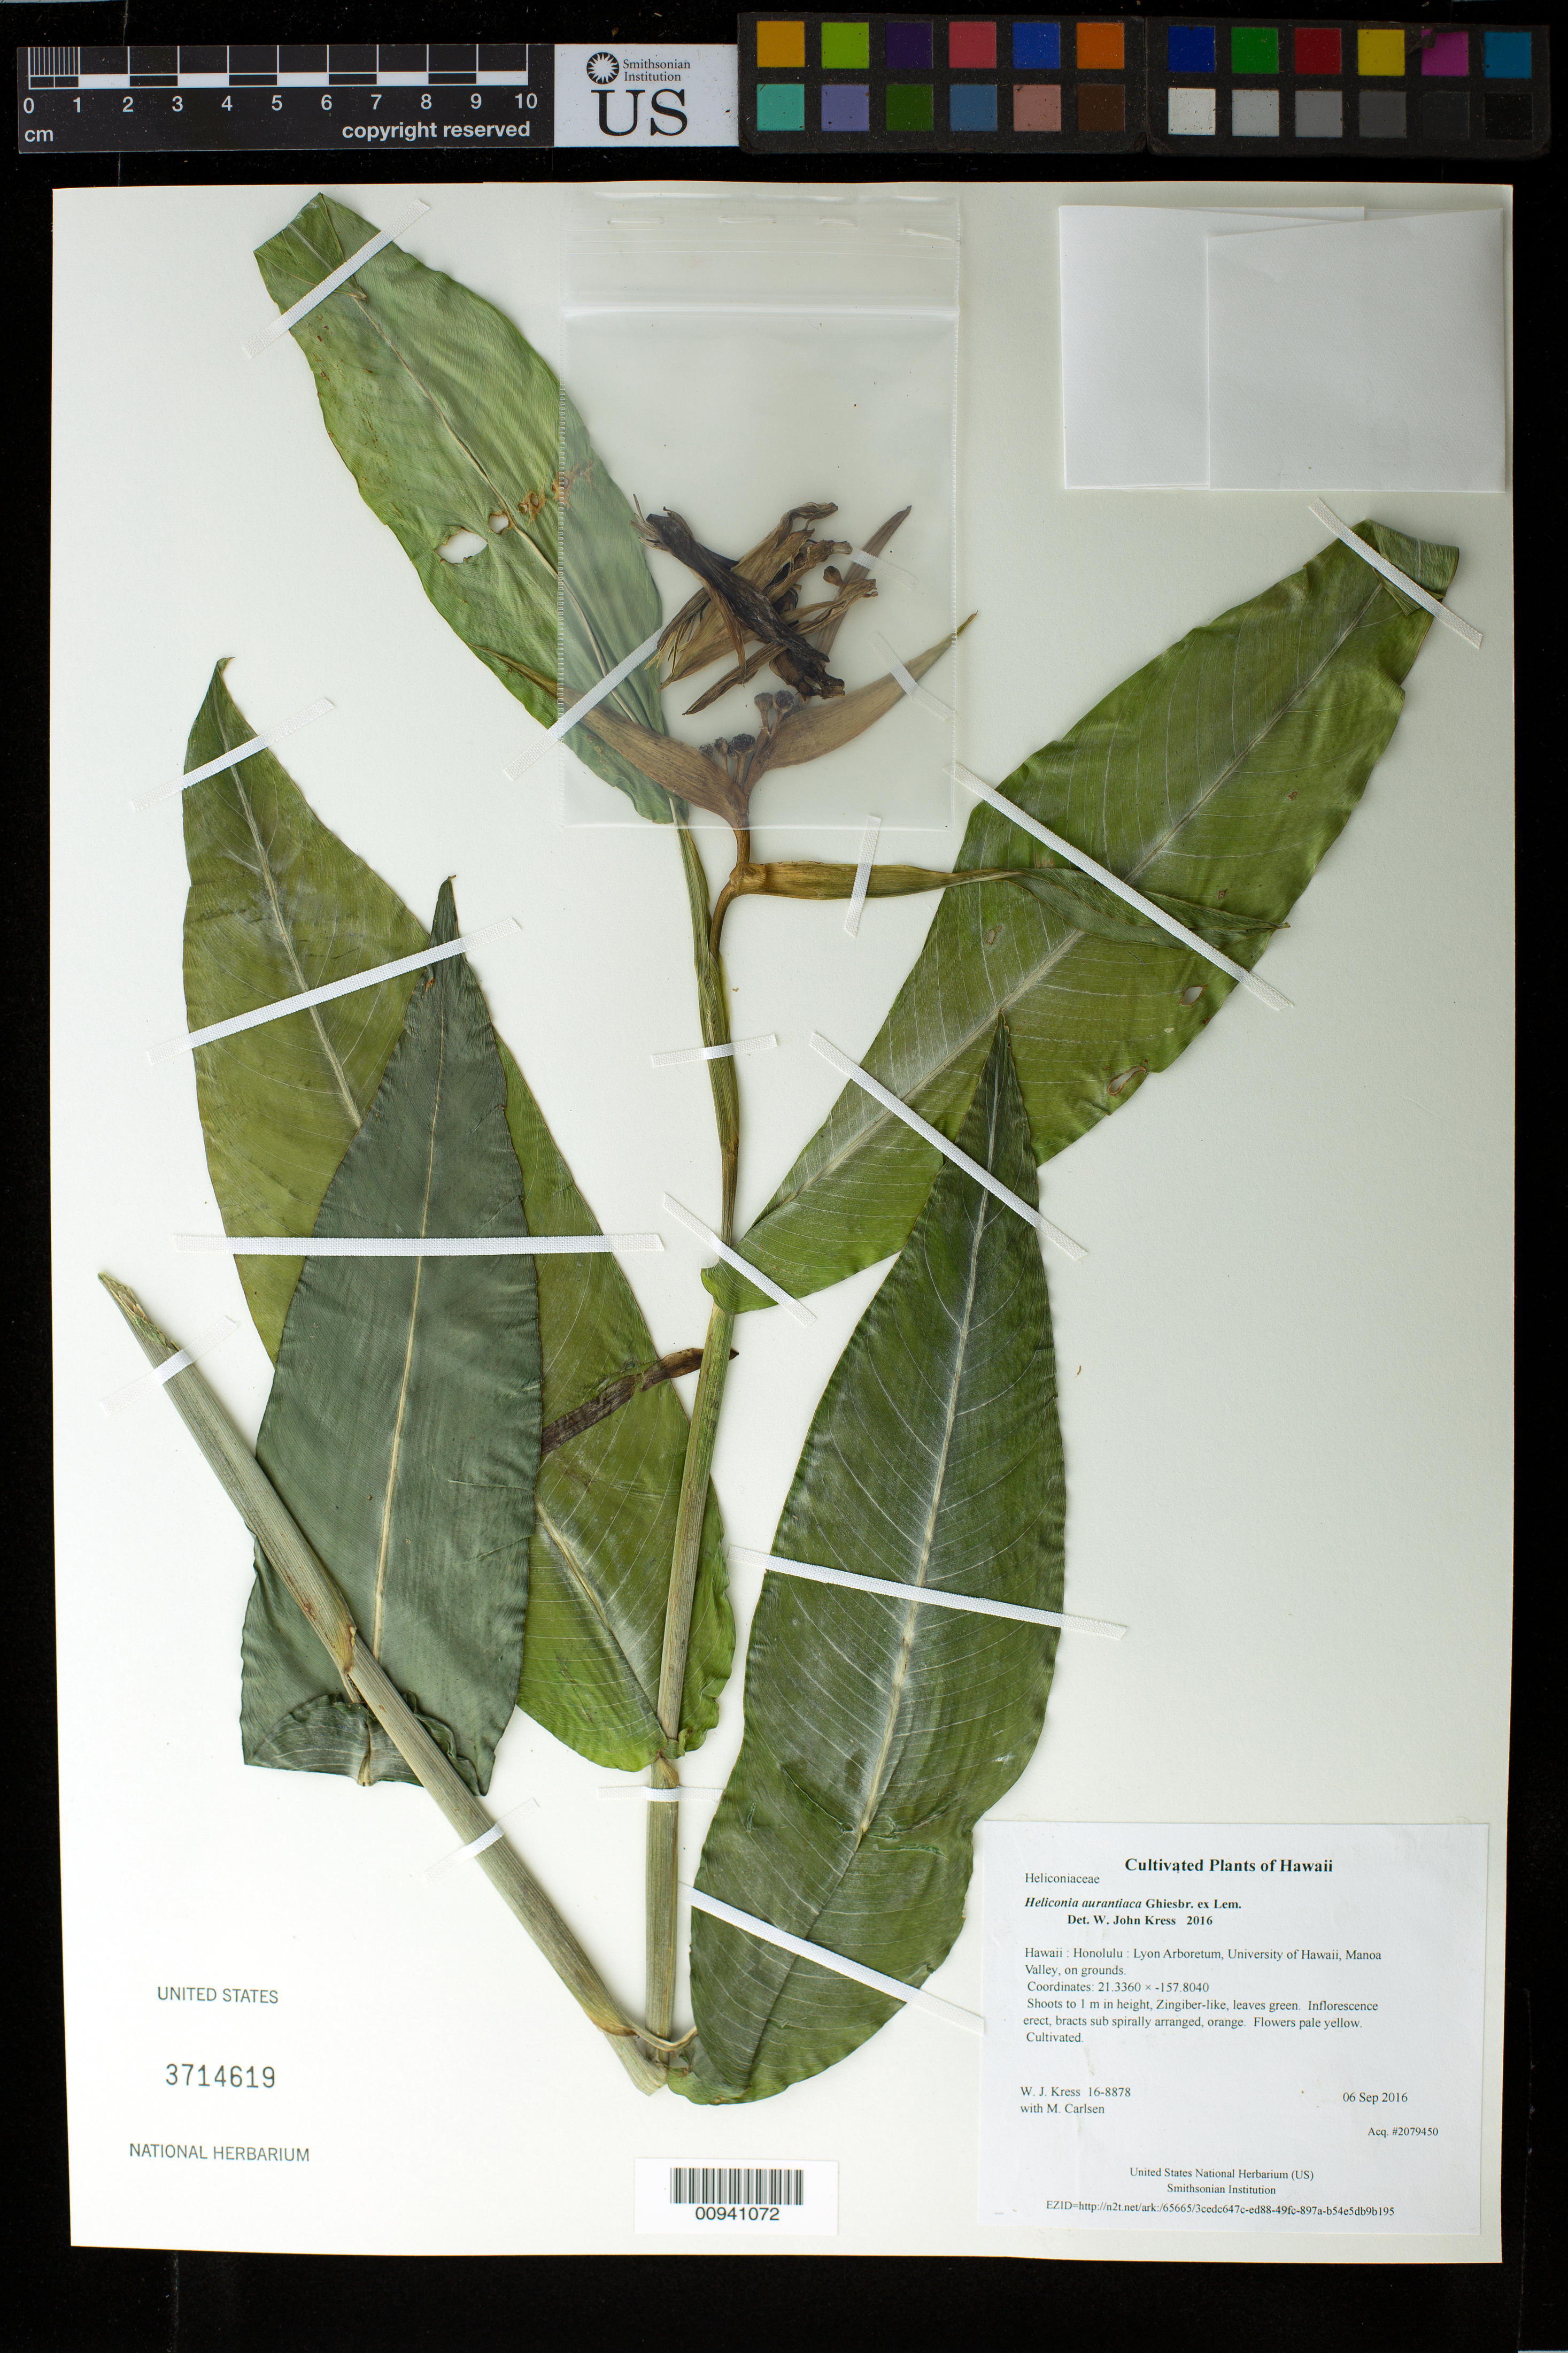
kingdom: Plantae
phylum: Tracheophyta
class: Liliopsida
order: Zingiberales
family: Heliconiaceae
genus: Heliconia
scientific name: Heliconia aurantiaca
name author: Ghiesbr. ex Lem.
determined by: Kress, W. J., (US), Smithsonian Institution - National Museum of Natural History (UNITED STATES)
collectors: W. J. Kress & M. M. Carlsen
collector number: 16-8878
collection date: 2016-09-06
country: United States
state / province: Hawaii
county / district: Honolulu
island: Oahu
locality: Lyon Arboretum, University of Hawaii, Manoa Valley, on grounds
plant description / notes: Frozen tissue stored in Biorepository at AG5NN30; dried tissue stored at AG5NN29.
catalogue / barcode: US 3714619